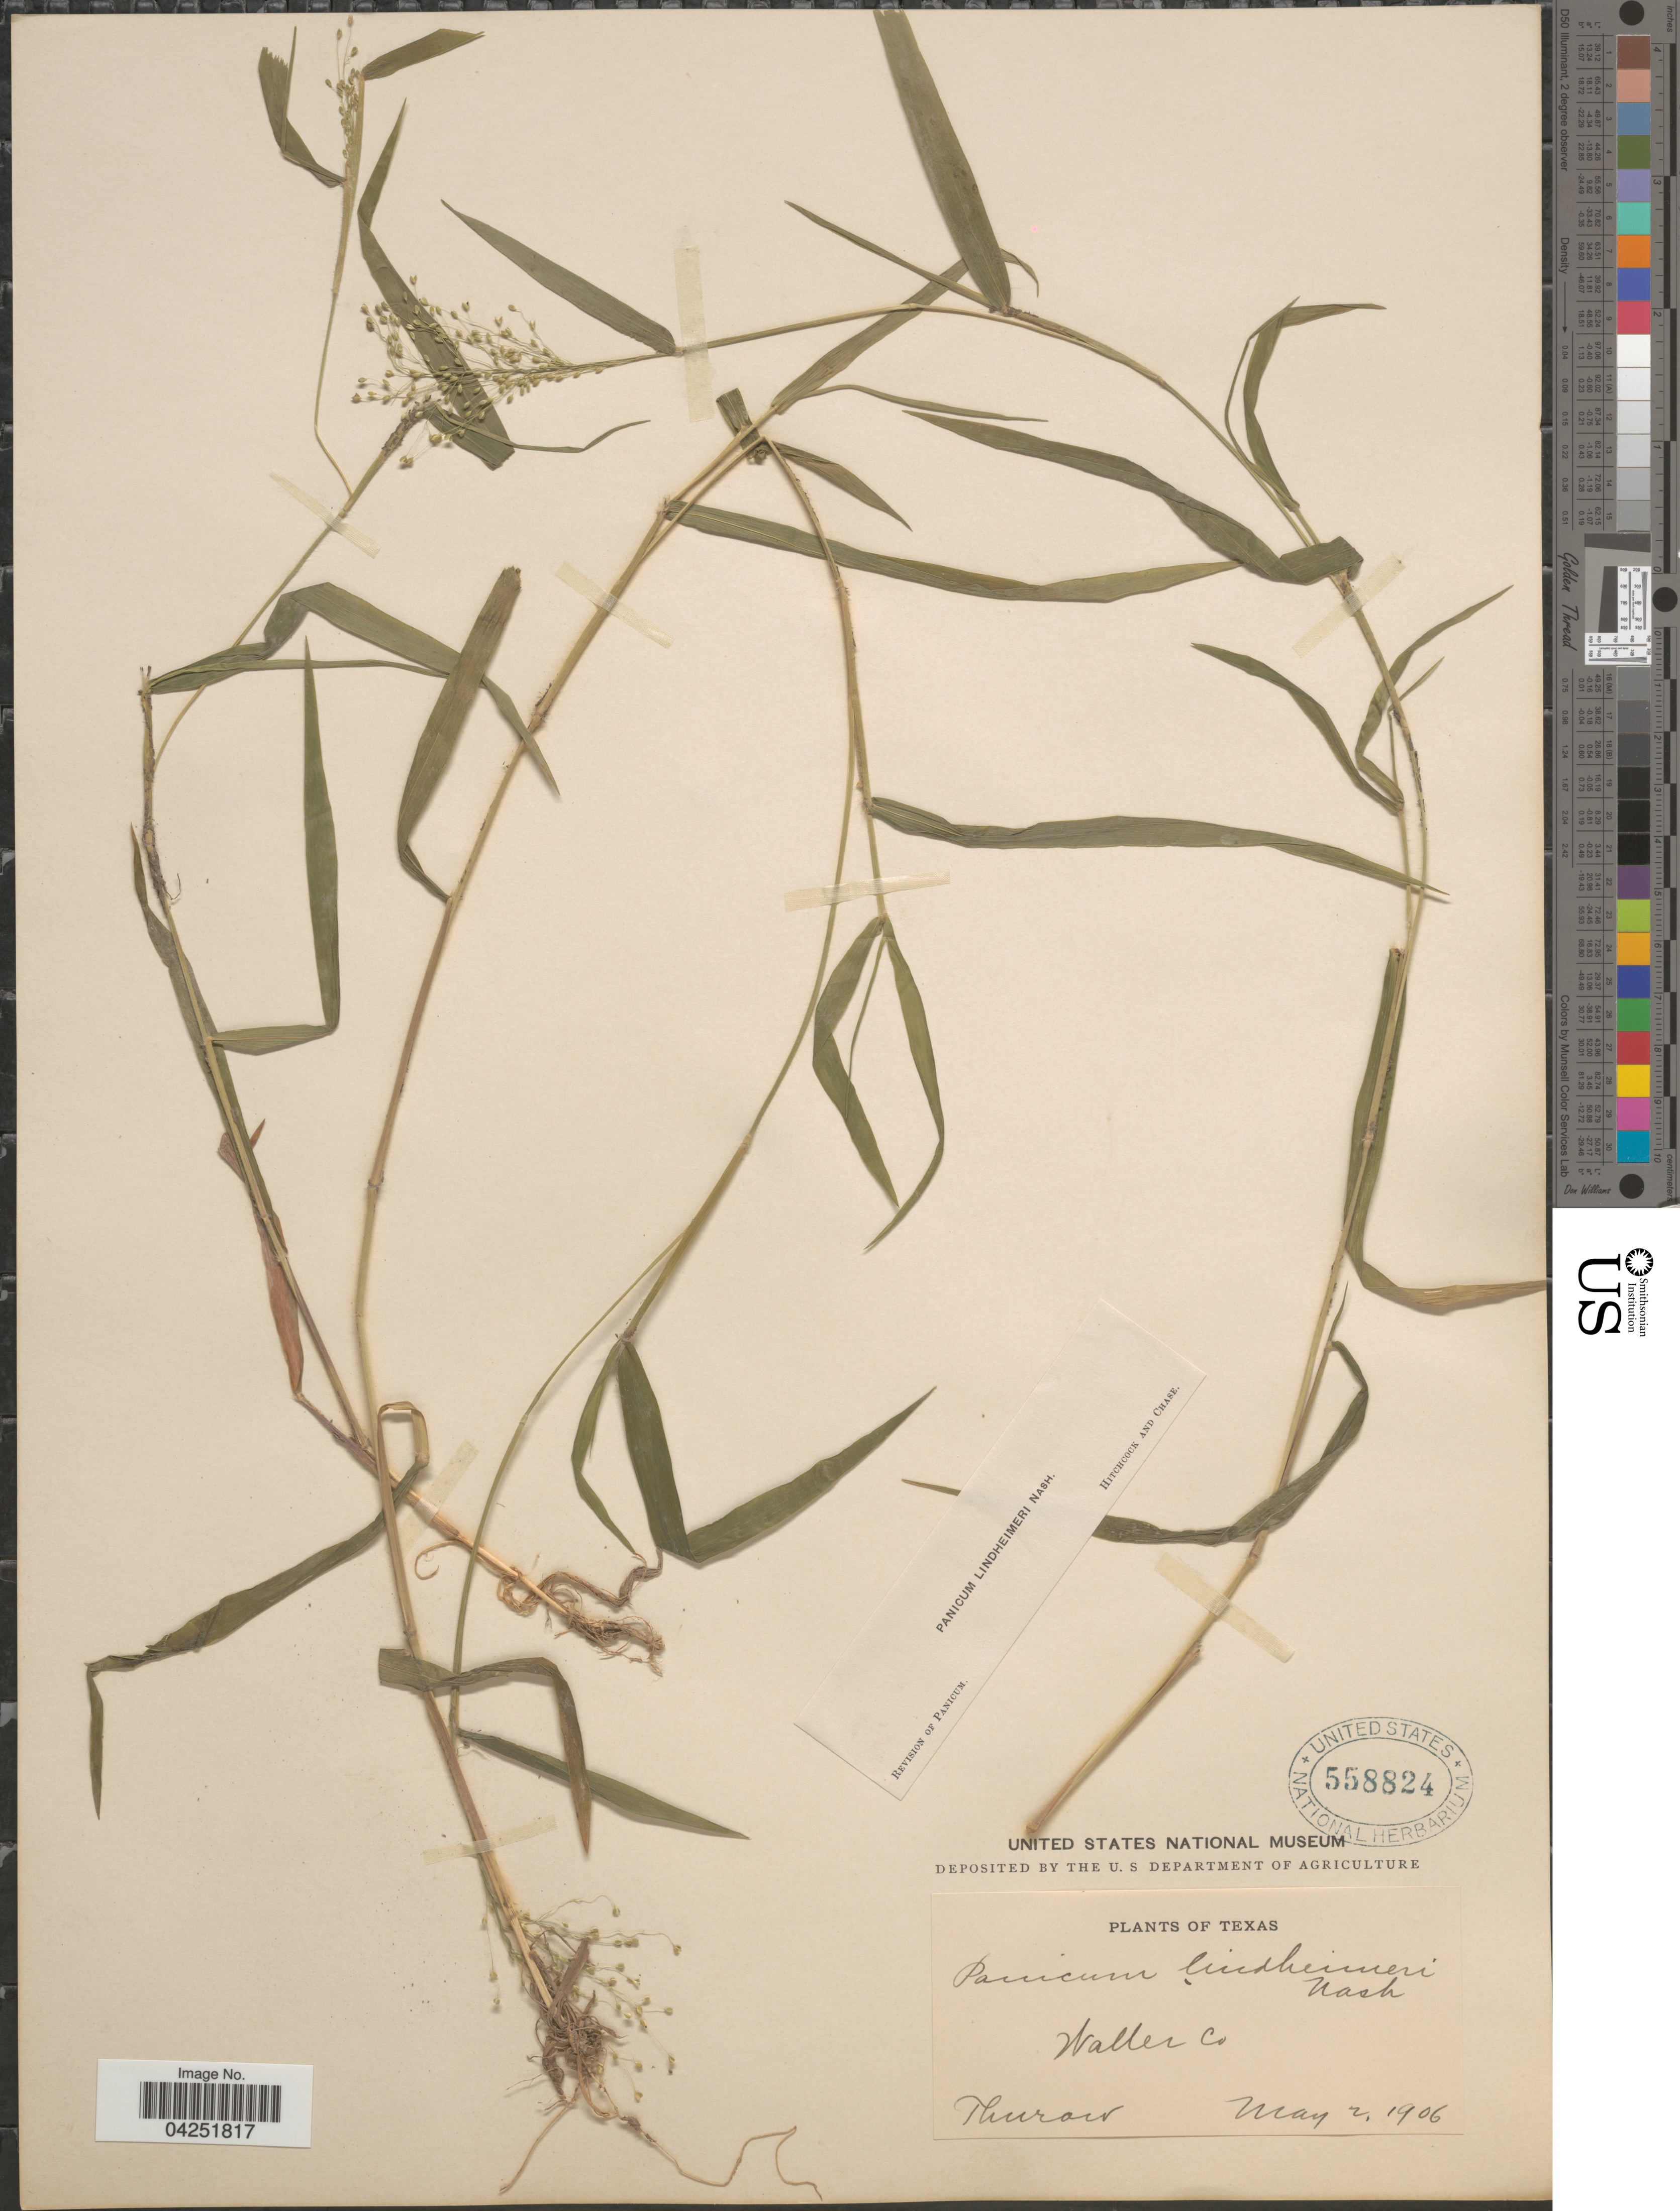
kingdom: Plantae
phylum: Tracheophyta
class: Liliopsida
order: Poales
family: Poaceae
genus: Dichanthelium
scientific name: Dichanthelium acuminatum var. lindheimeri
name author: (Nash) Gould & C.A. Clark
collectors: Thurow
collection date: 1906-05-02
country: United States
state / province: Texas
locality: Waller Co.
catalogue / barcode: US 558824